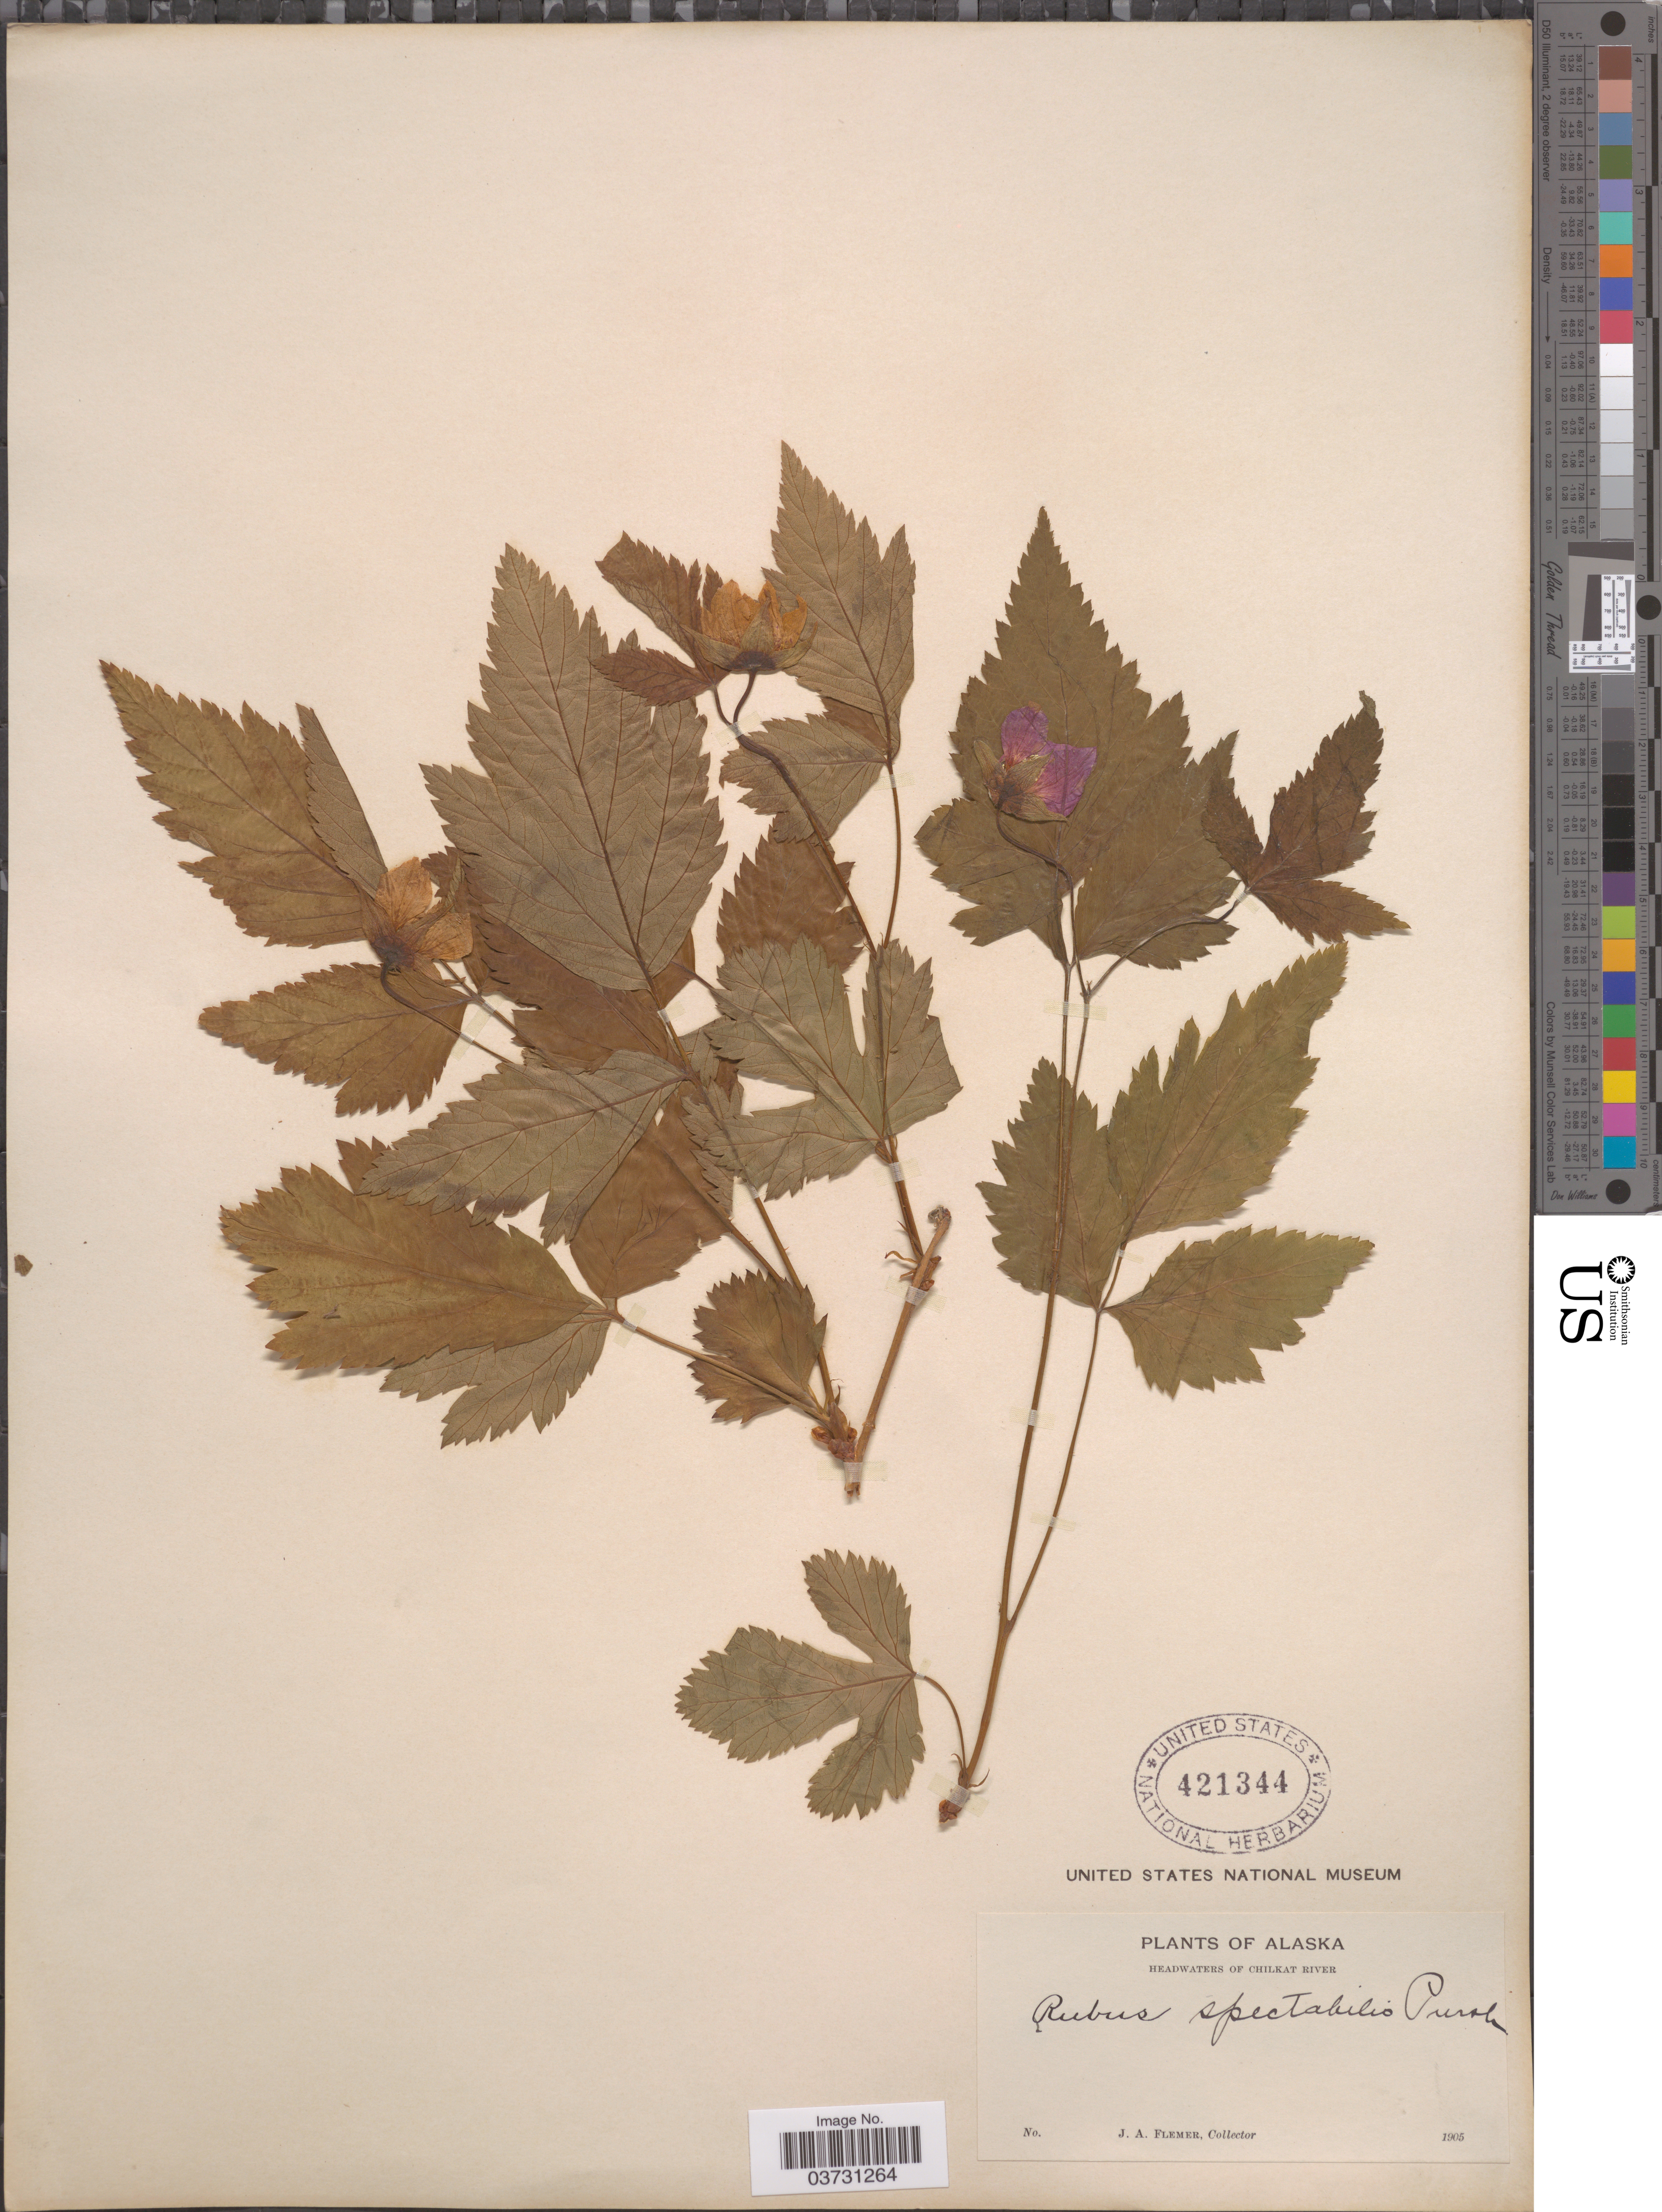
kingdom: Plantae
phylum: Tracheophyta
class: Magnoliopsida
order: Rosales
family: Rosaceae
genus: Rubus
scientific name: Rubus spectabilis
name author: Pursh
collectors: J. Flemer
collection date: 1905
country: United States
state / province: Alaska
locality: Headwaters of Chilkat River.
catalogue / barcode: US 421344